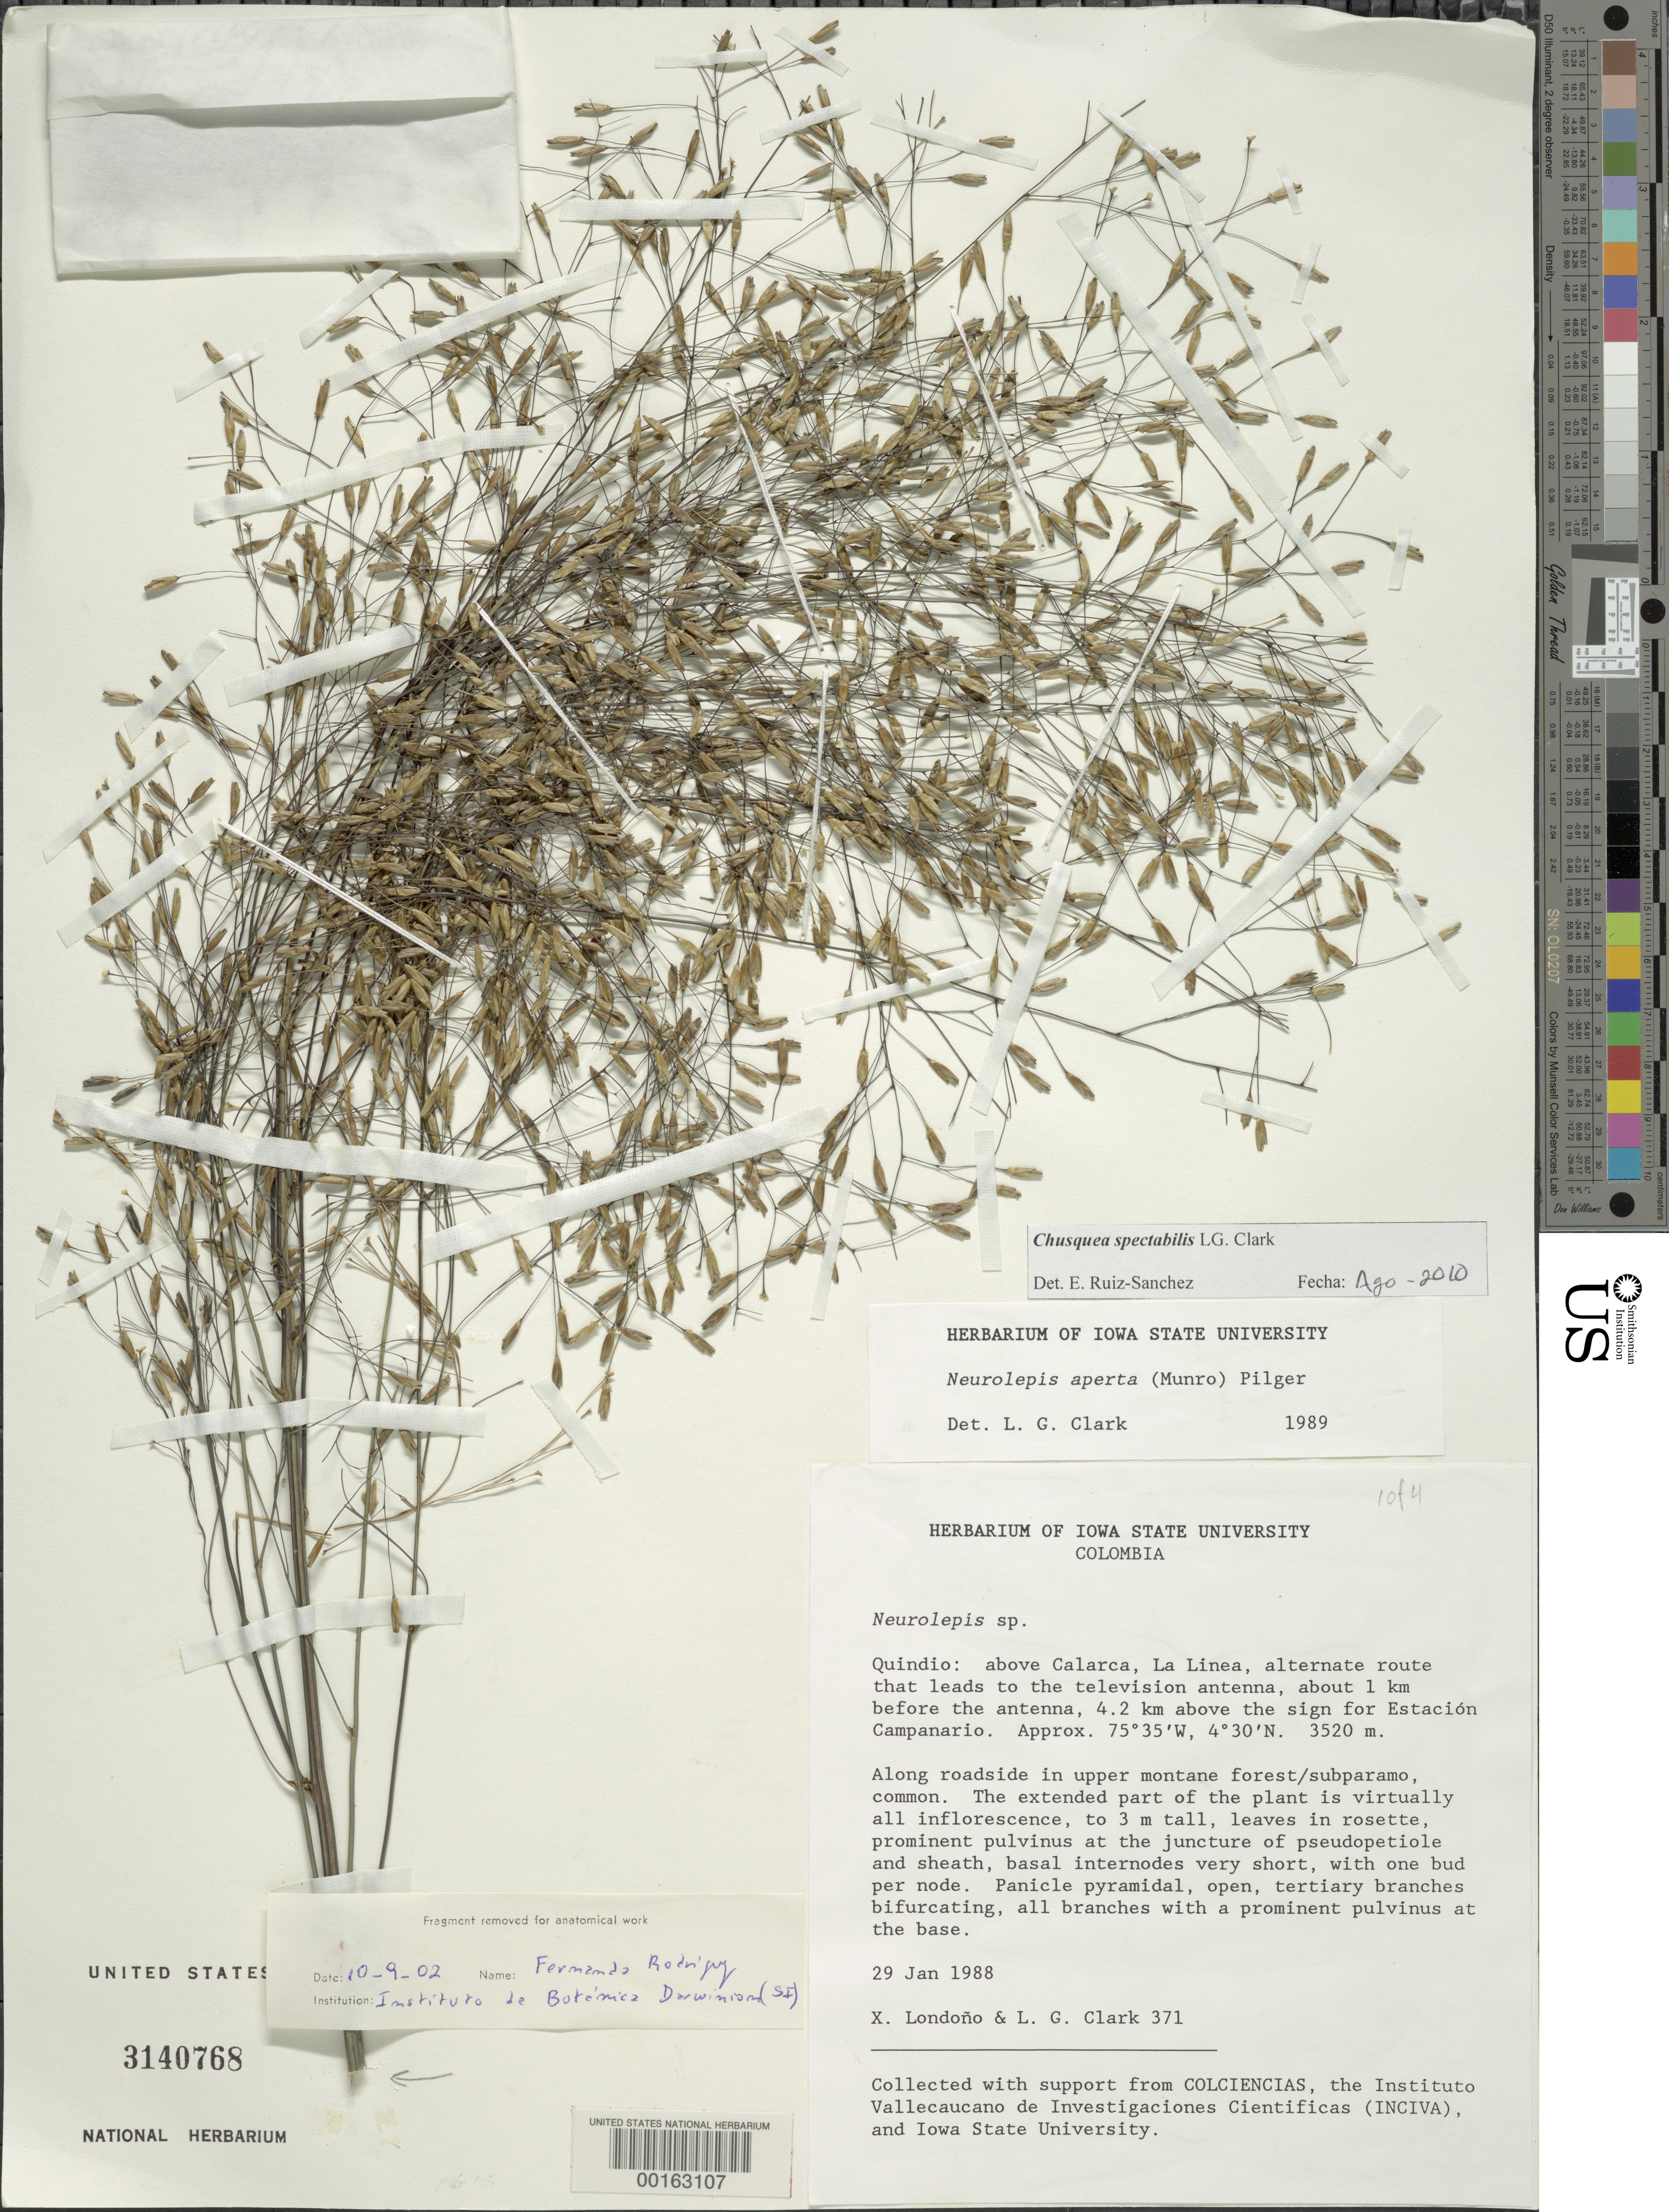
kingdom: Plantae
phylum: Tracheophyta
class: Liliopsida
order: Poales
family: Poaceae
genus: Chusquea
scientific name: Chusquea spectabilis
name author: L.G. Clark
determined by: Ruíz-Sanchez, E.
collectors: X. Londoño & L. G. Clark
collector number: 371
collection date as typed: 29 Jan 1988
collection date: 1988-01-29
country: Colombia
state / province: Quindío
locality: Above Calarca, La Linea, alternate route that leads to the television antenna, 1 km before antenna, above sign for Estacion Campanario.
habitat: Along roadside in upper montane forest/subparamo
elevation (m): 3520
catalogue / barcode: US 3140768